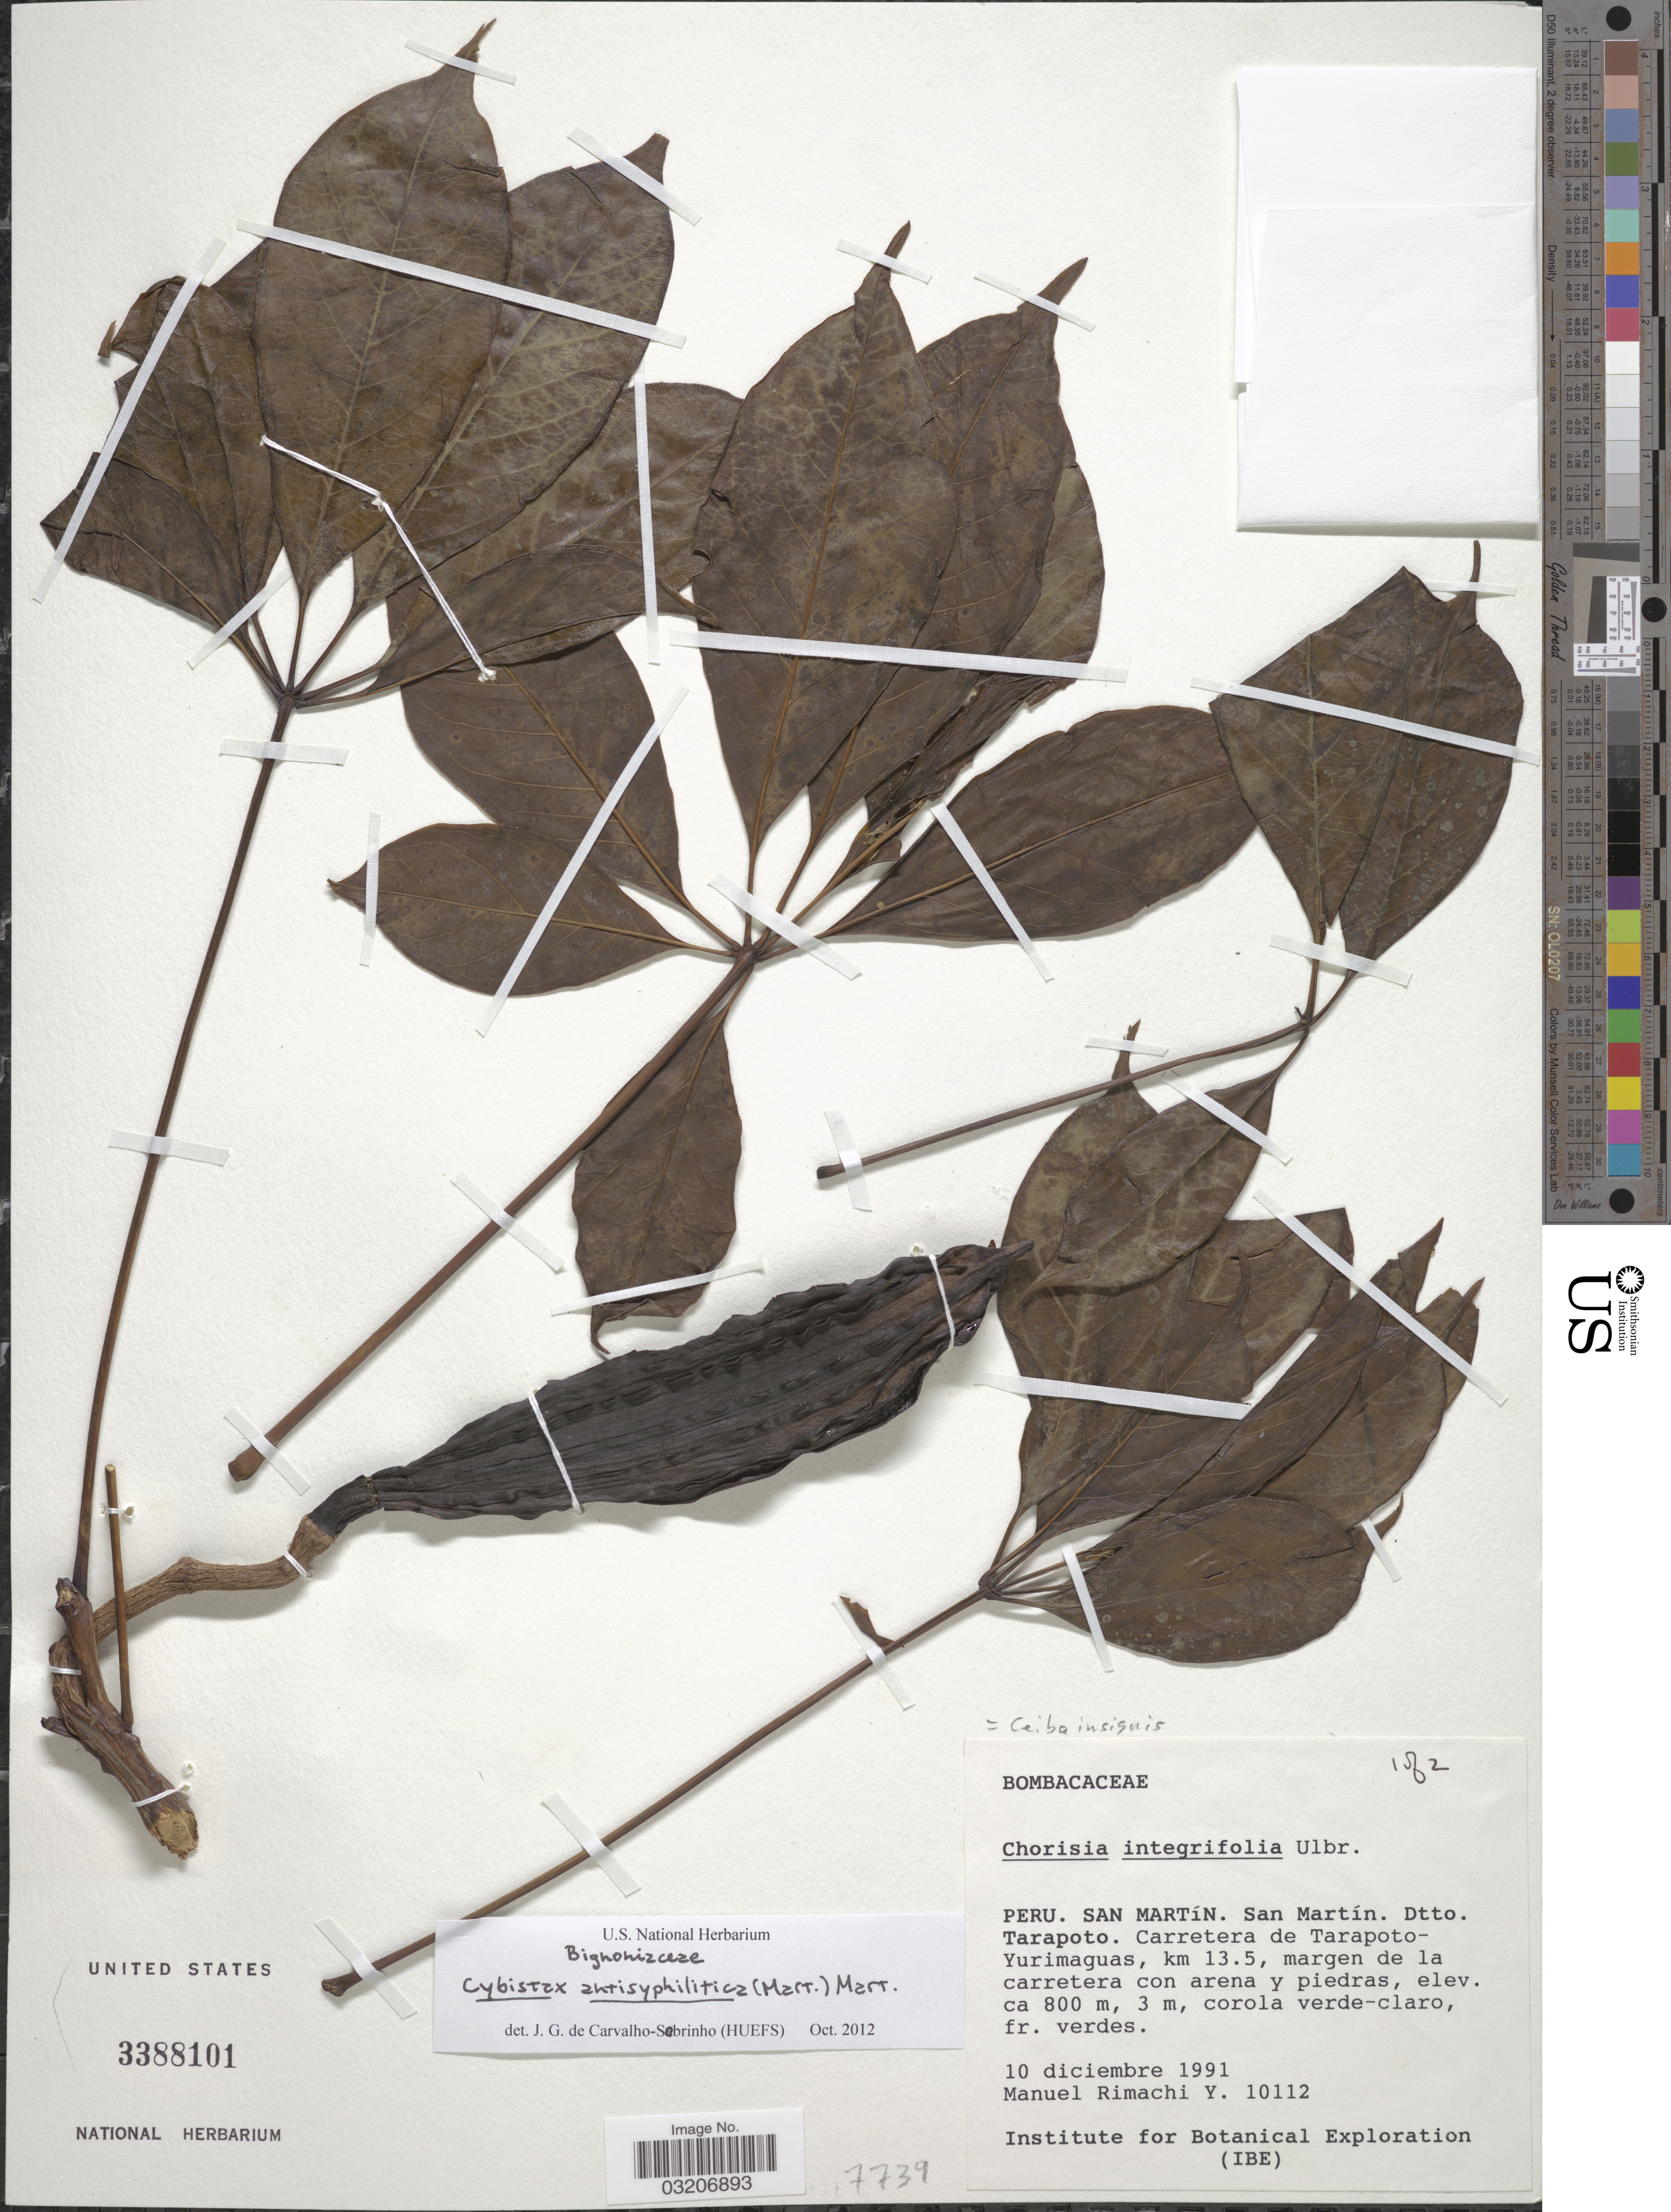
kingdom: Plantae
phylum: Tracheophyta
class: Magnoliopsida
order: Lamiales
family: Bignoniaceae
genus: Cybistax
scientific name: Cybistax antisyphilitica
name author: (Mart.) DC.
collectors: M. Rimachi Y.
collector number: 10112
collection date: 1991-12-10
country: Peru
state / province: San Martín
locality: San Martín. Dtto. Tarapoto. Carretera de Tarapoto-Yurimaguas, km 13.5, margen de la carretera con arena y piedras.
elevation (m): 800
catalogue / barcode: US 3388101